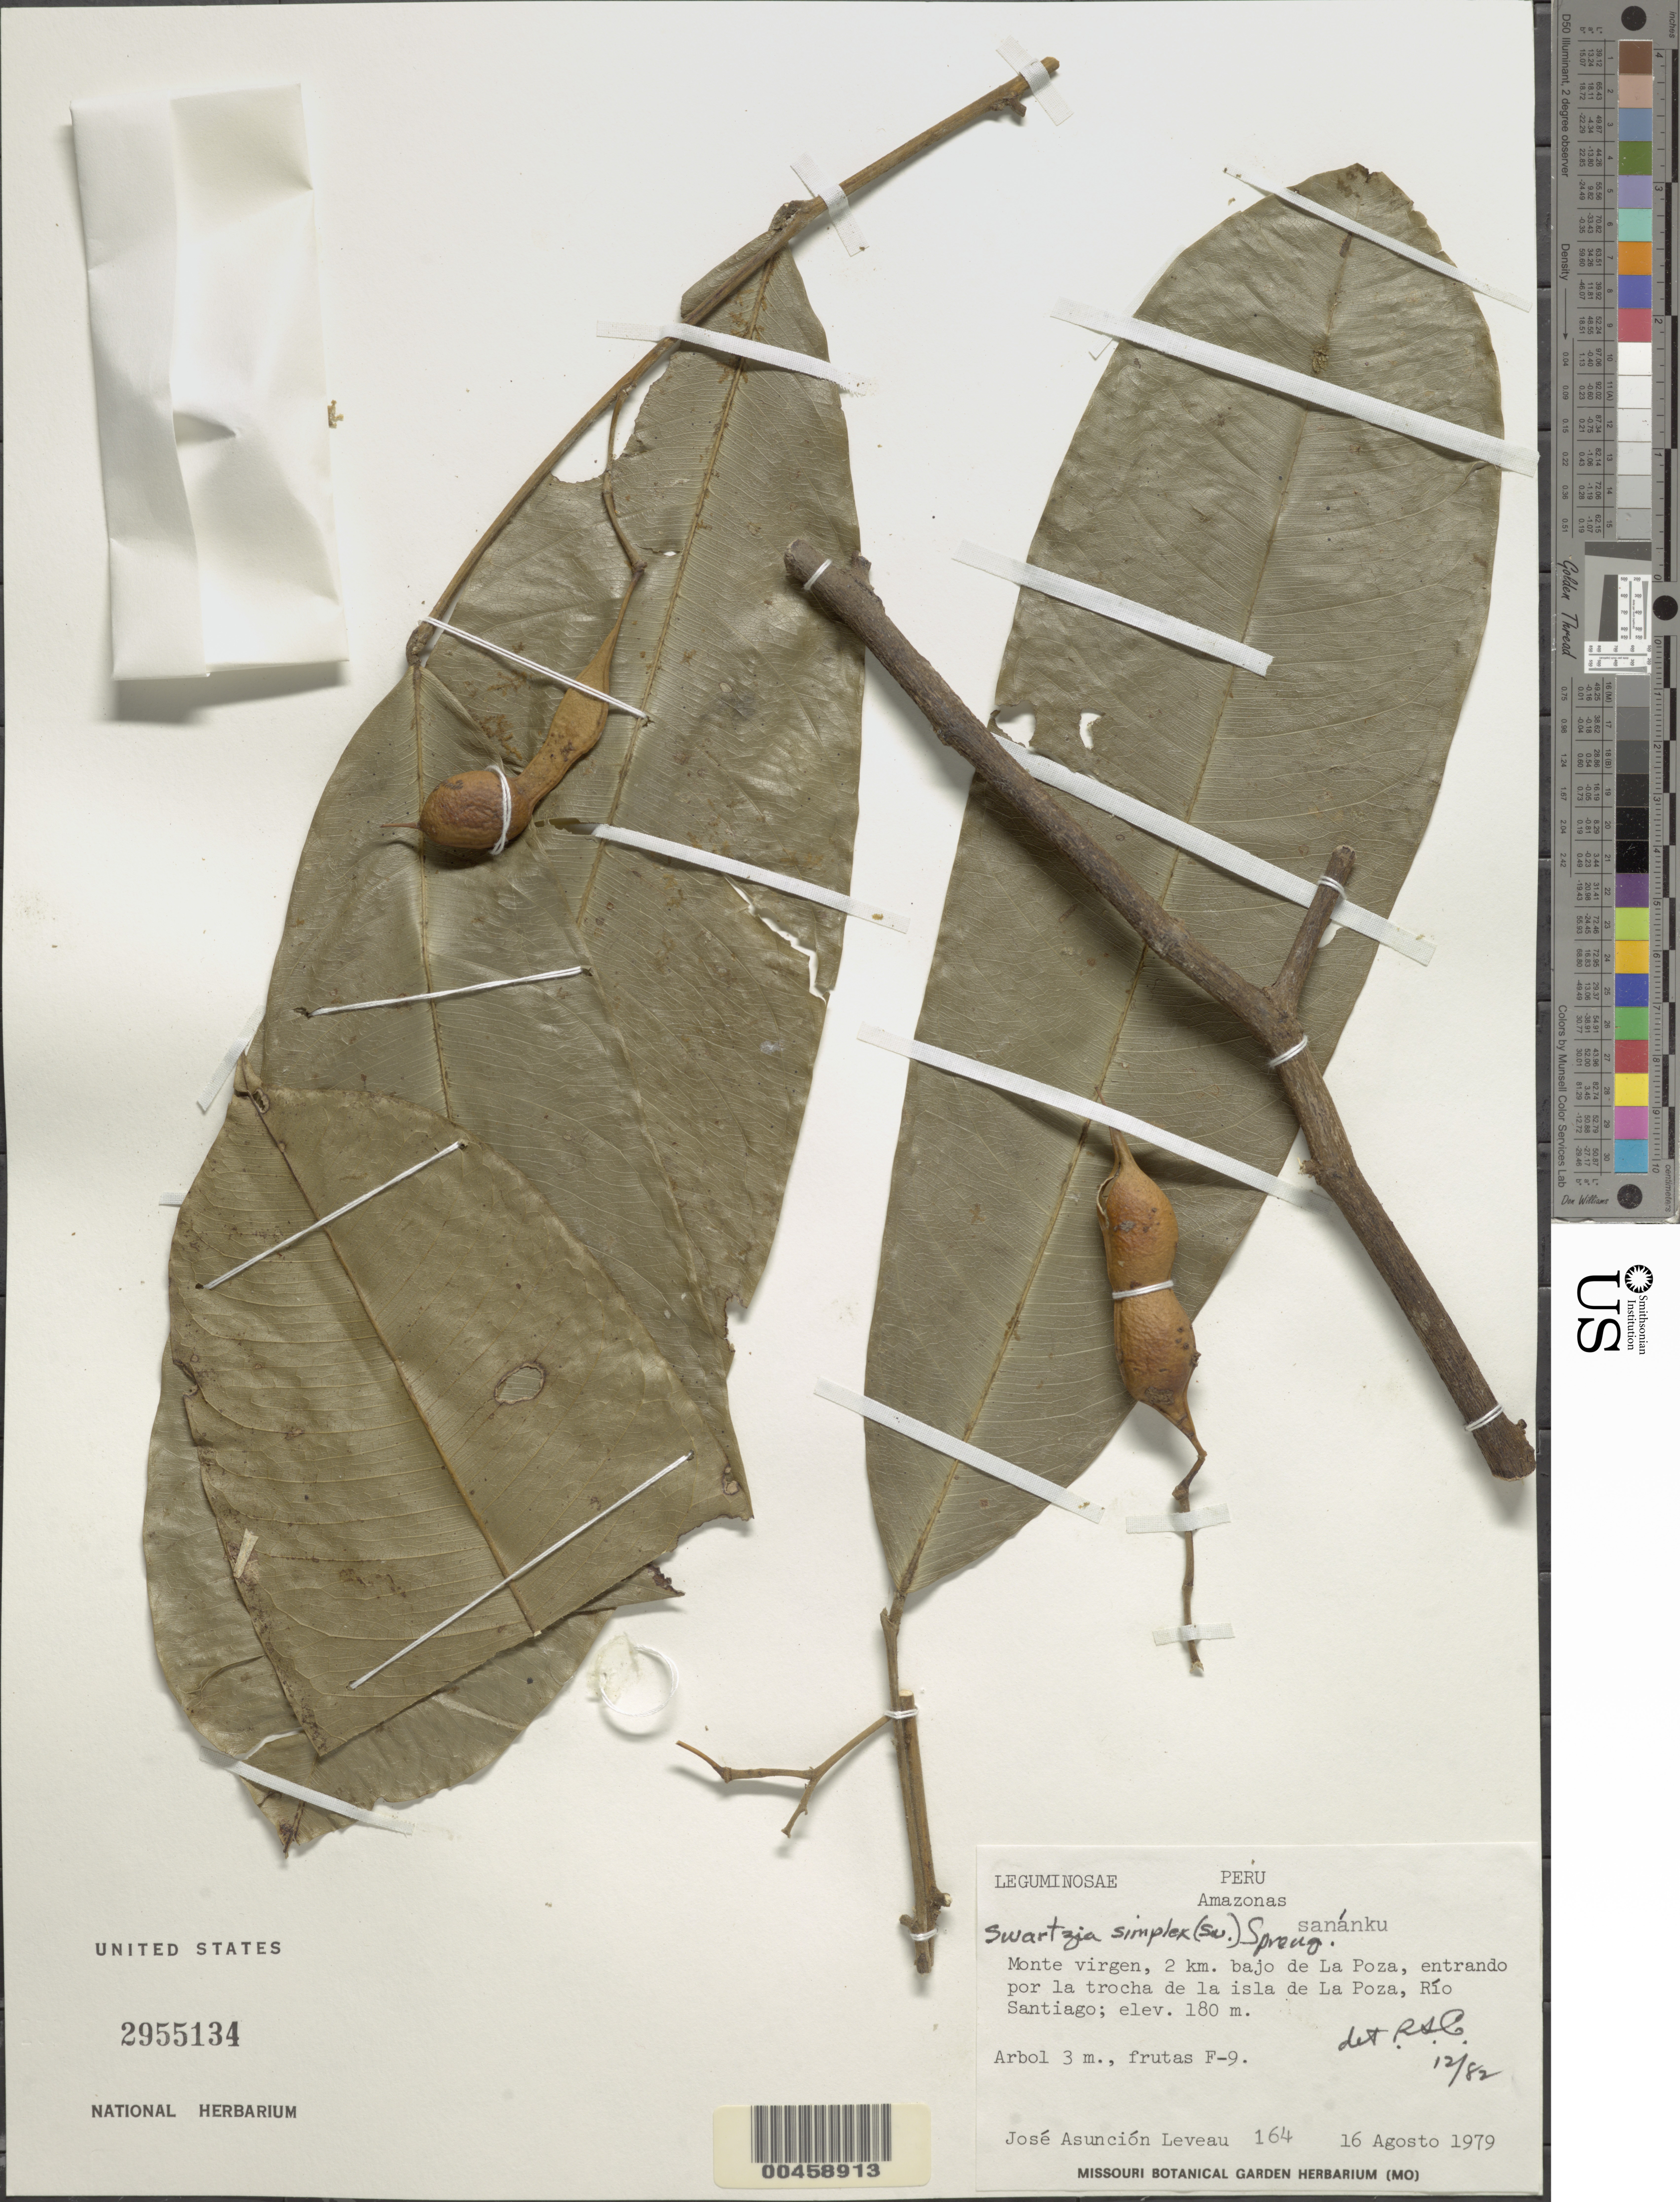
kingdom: Plantae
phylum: Tracheophyta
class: Magnoliopsida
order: Fabales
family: Fabaceae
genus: Swartzia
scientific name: Swartzia simplex var. ochnacea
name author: (DC.) R.S. Cowan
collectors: J. Leaveau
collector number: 164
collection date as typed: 16 Aug 1979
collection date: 1979-08-16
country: Peru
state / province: Amazonas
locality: La Poza, 2 km bajo de; entrando por la trocha de la isla de La Poza, Río Santiago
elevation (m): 180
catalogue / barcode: US 2955134